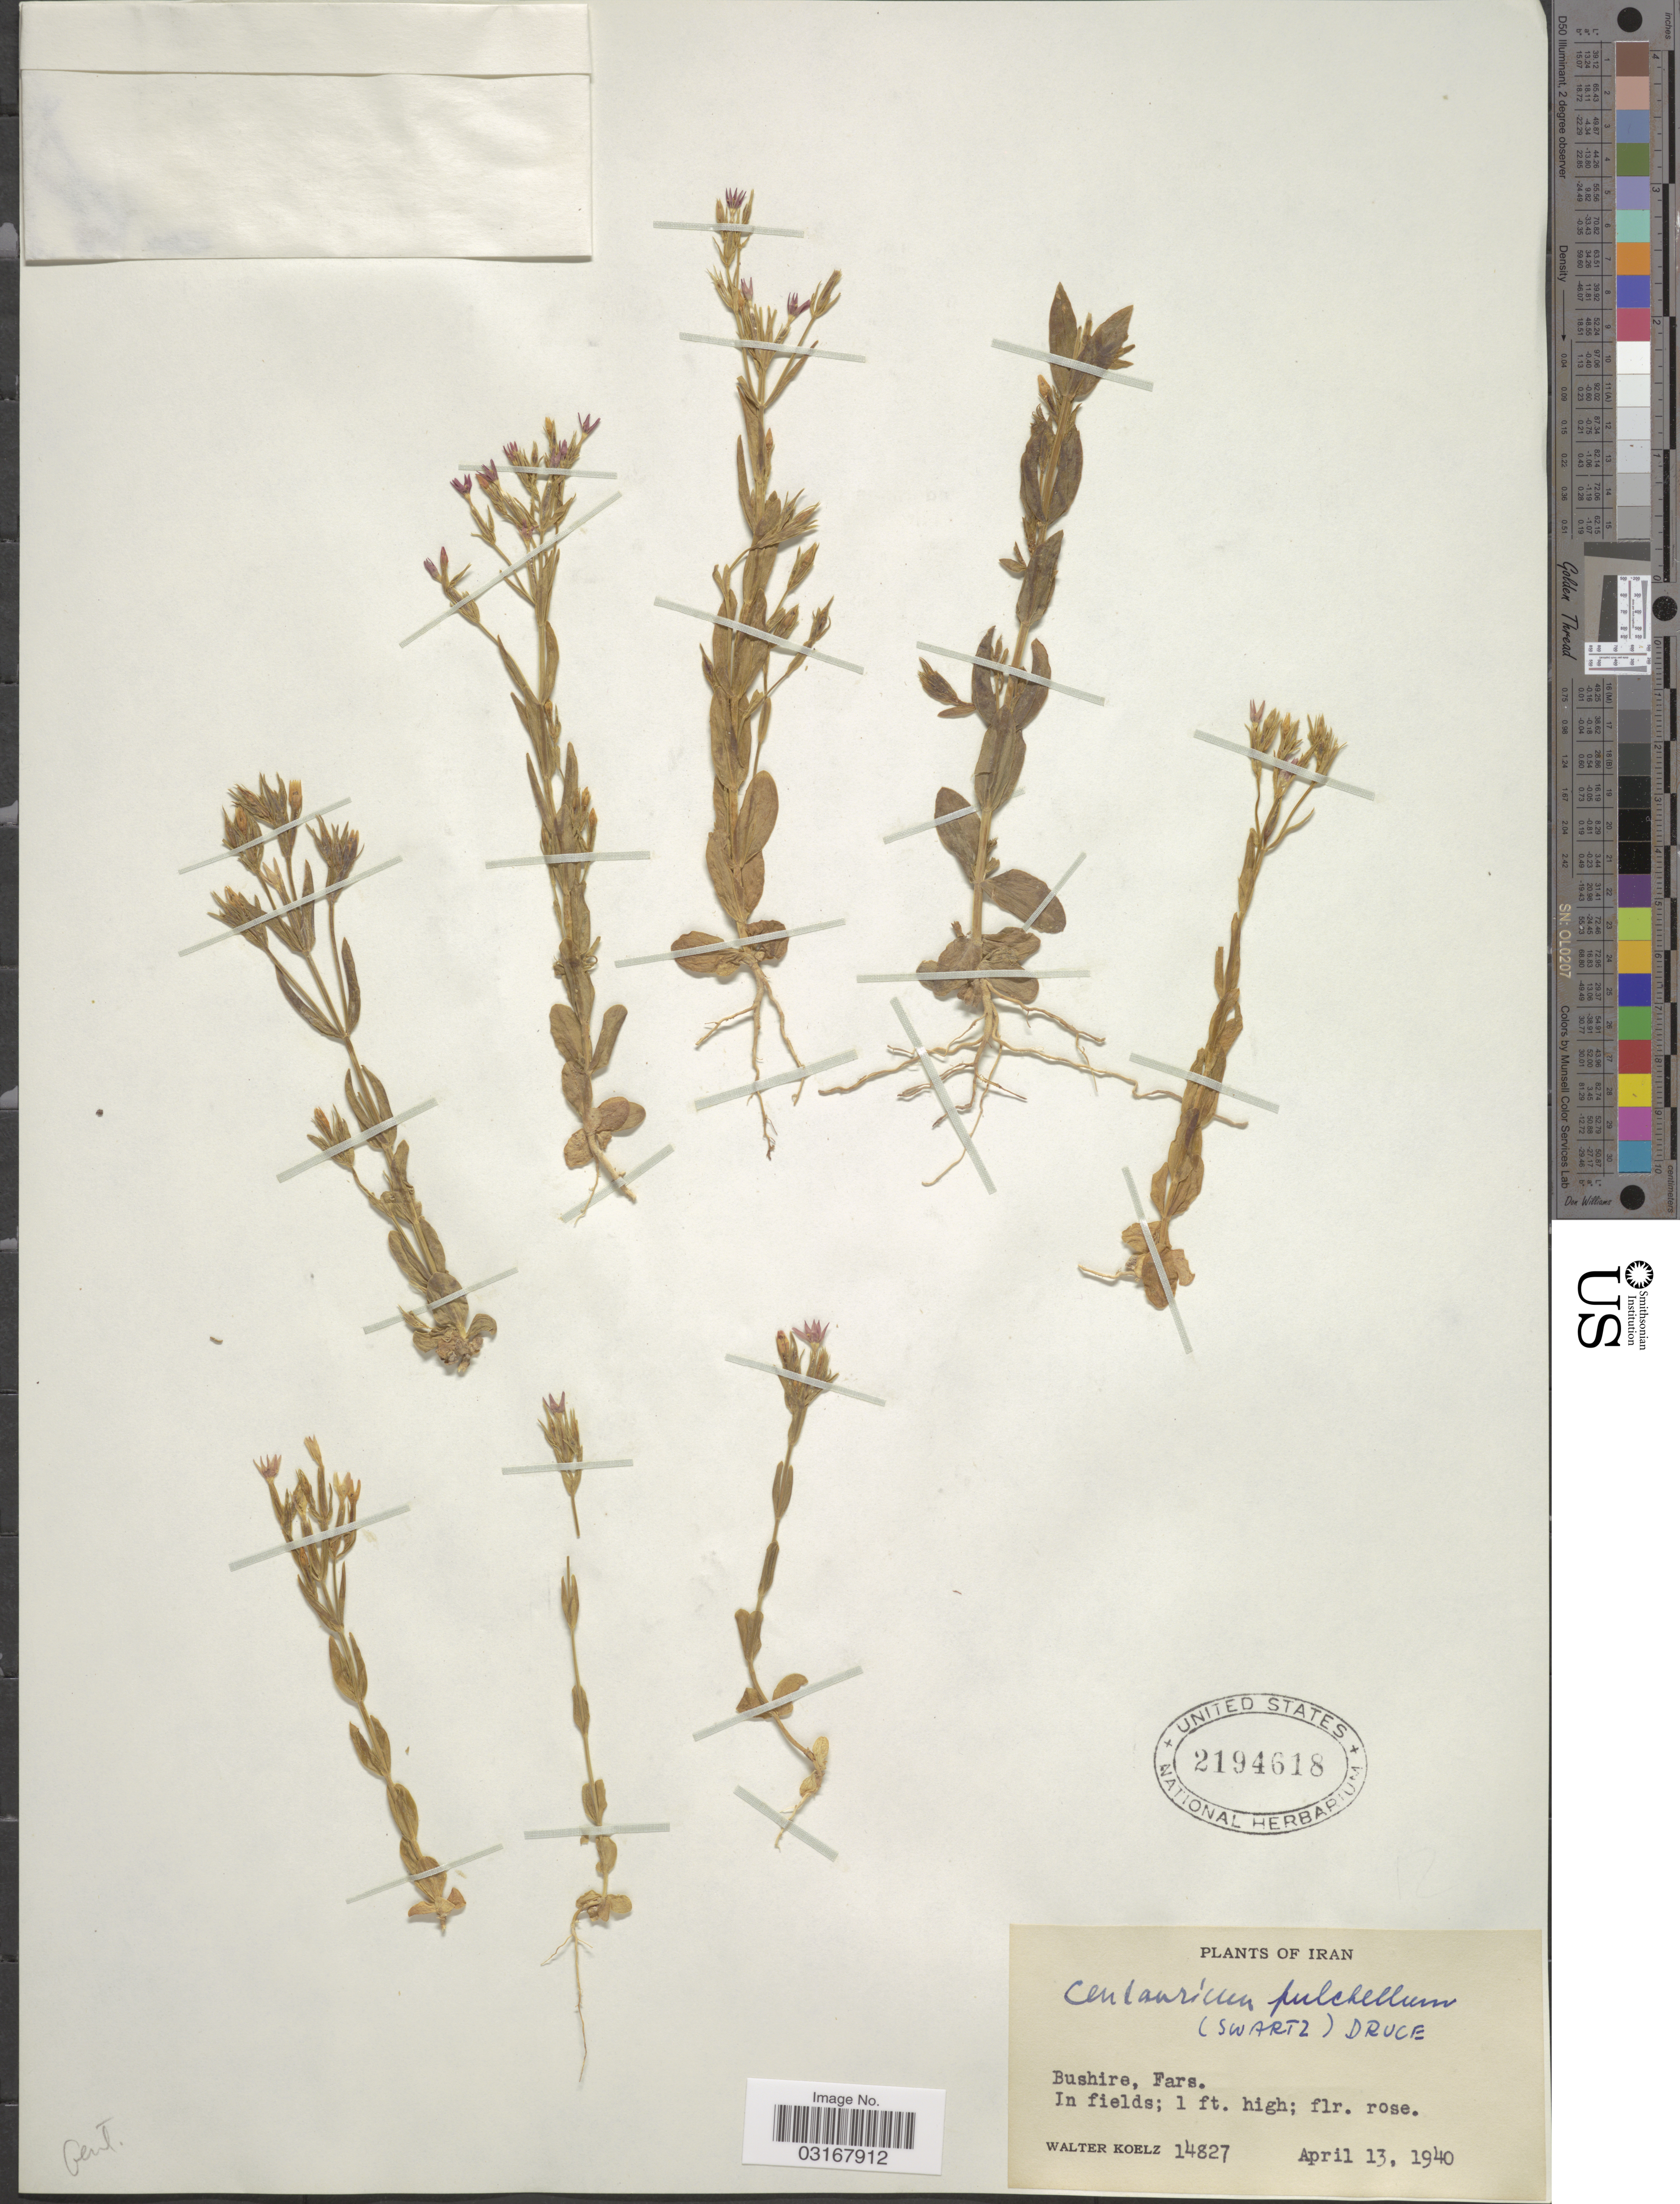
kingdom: Plantae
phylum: Tracheophyta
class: Magnoliopsida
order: Gentianales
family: Gentianaceae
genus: Centaurium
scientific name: Centaurium pulchellum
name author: (Sw.) Druce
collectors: W. N. Koelz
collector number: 14827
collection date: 1940-04-13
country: Iran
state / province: Fars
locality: Bushire.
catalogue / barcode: US 2194618